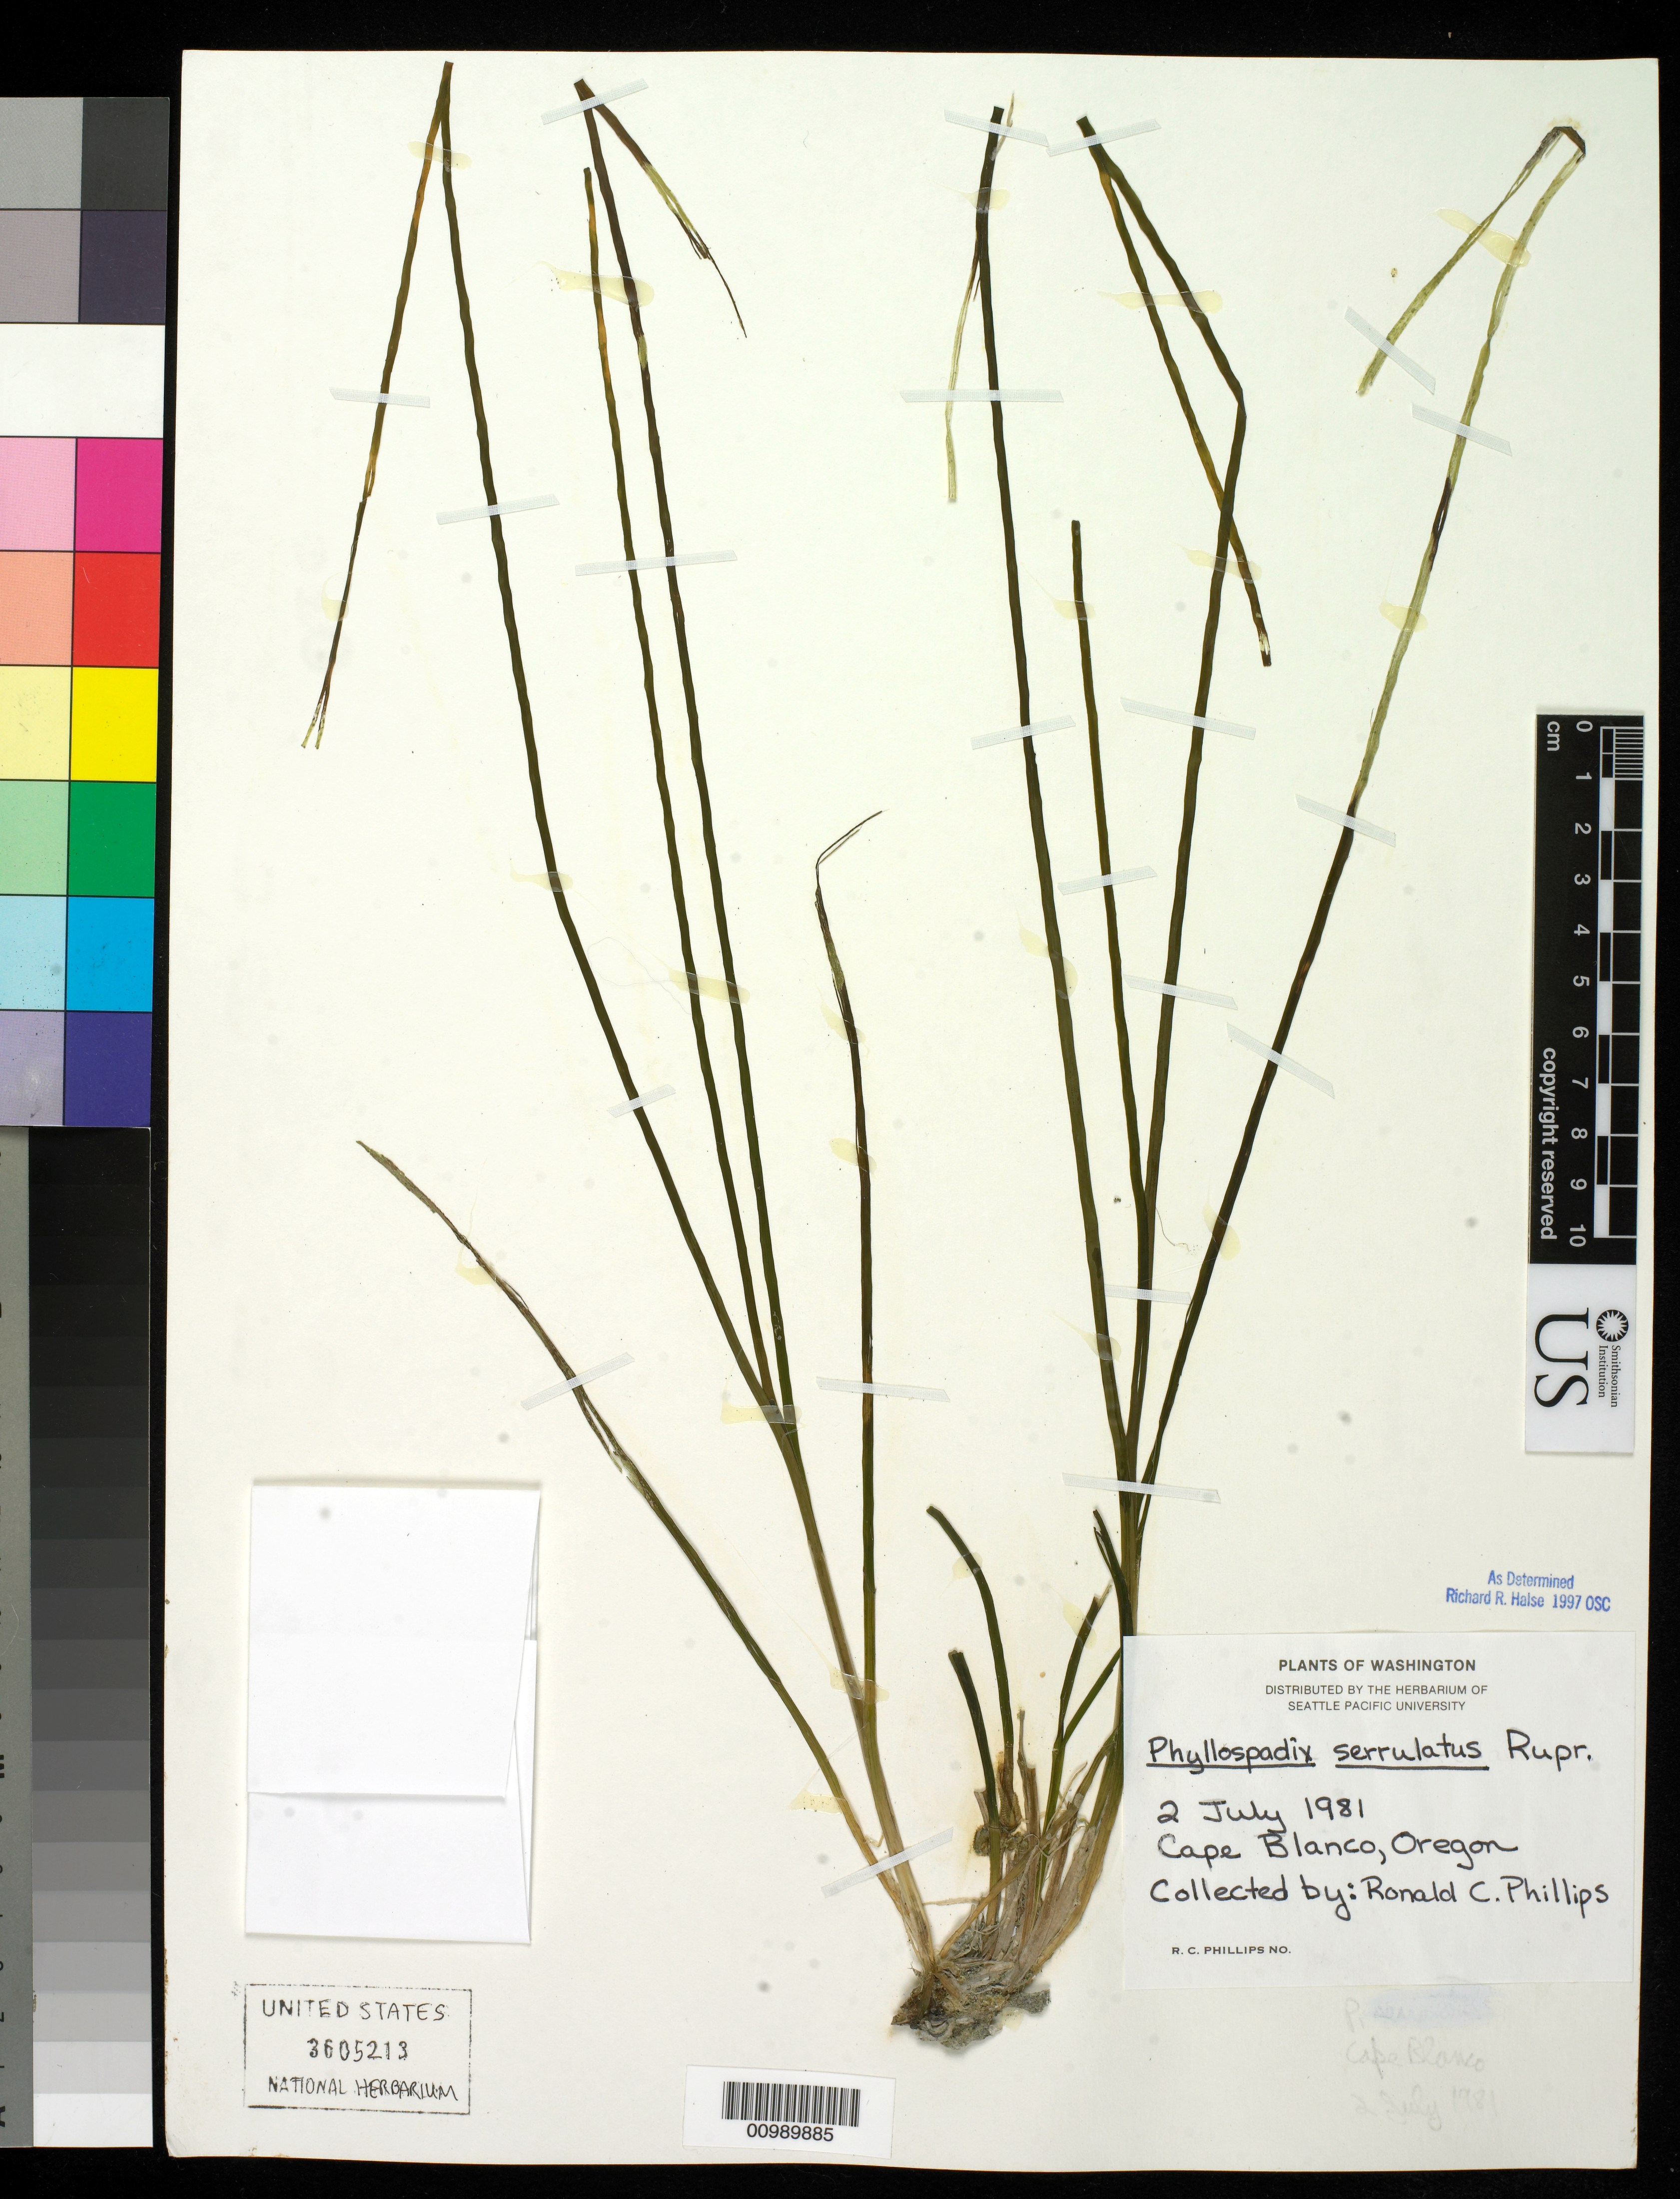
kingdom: Plantae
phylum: Tracheophyta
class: Liliopsida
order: Alismatales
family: Zosteraceae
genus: Phyllospadix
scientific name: Phyllospadix serrulatus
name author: Rupr.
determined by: Halse, R. R.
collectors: R. C. Phillips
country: United States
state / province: Oregon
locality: Cape Blanco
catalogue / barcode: US 3605213